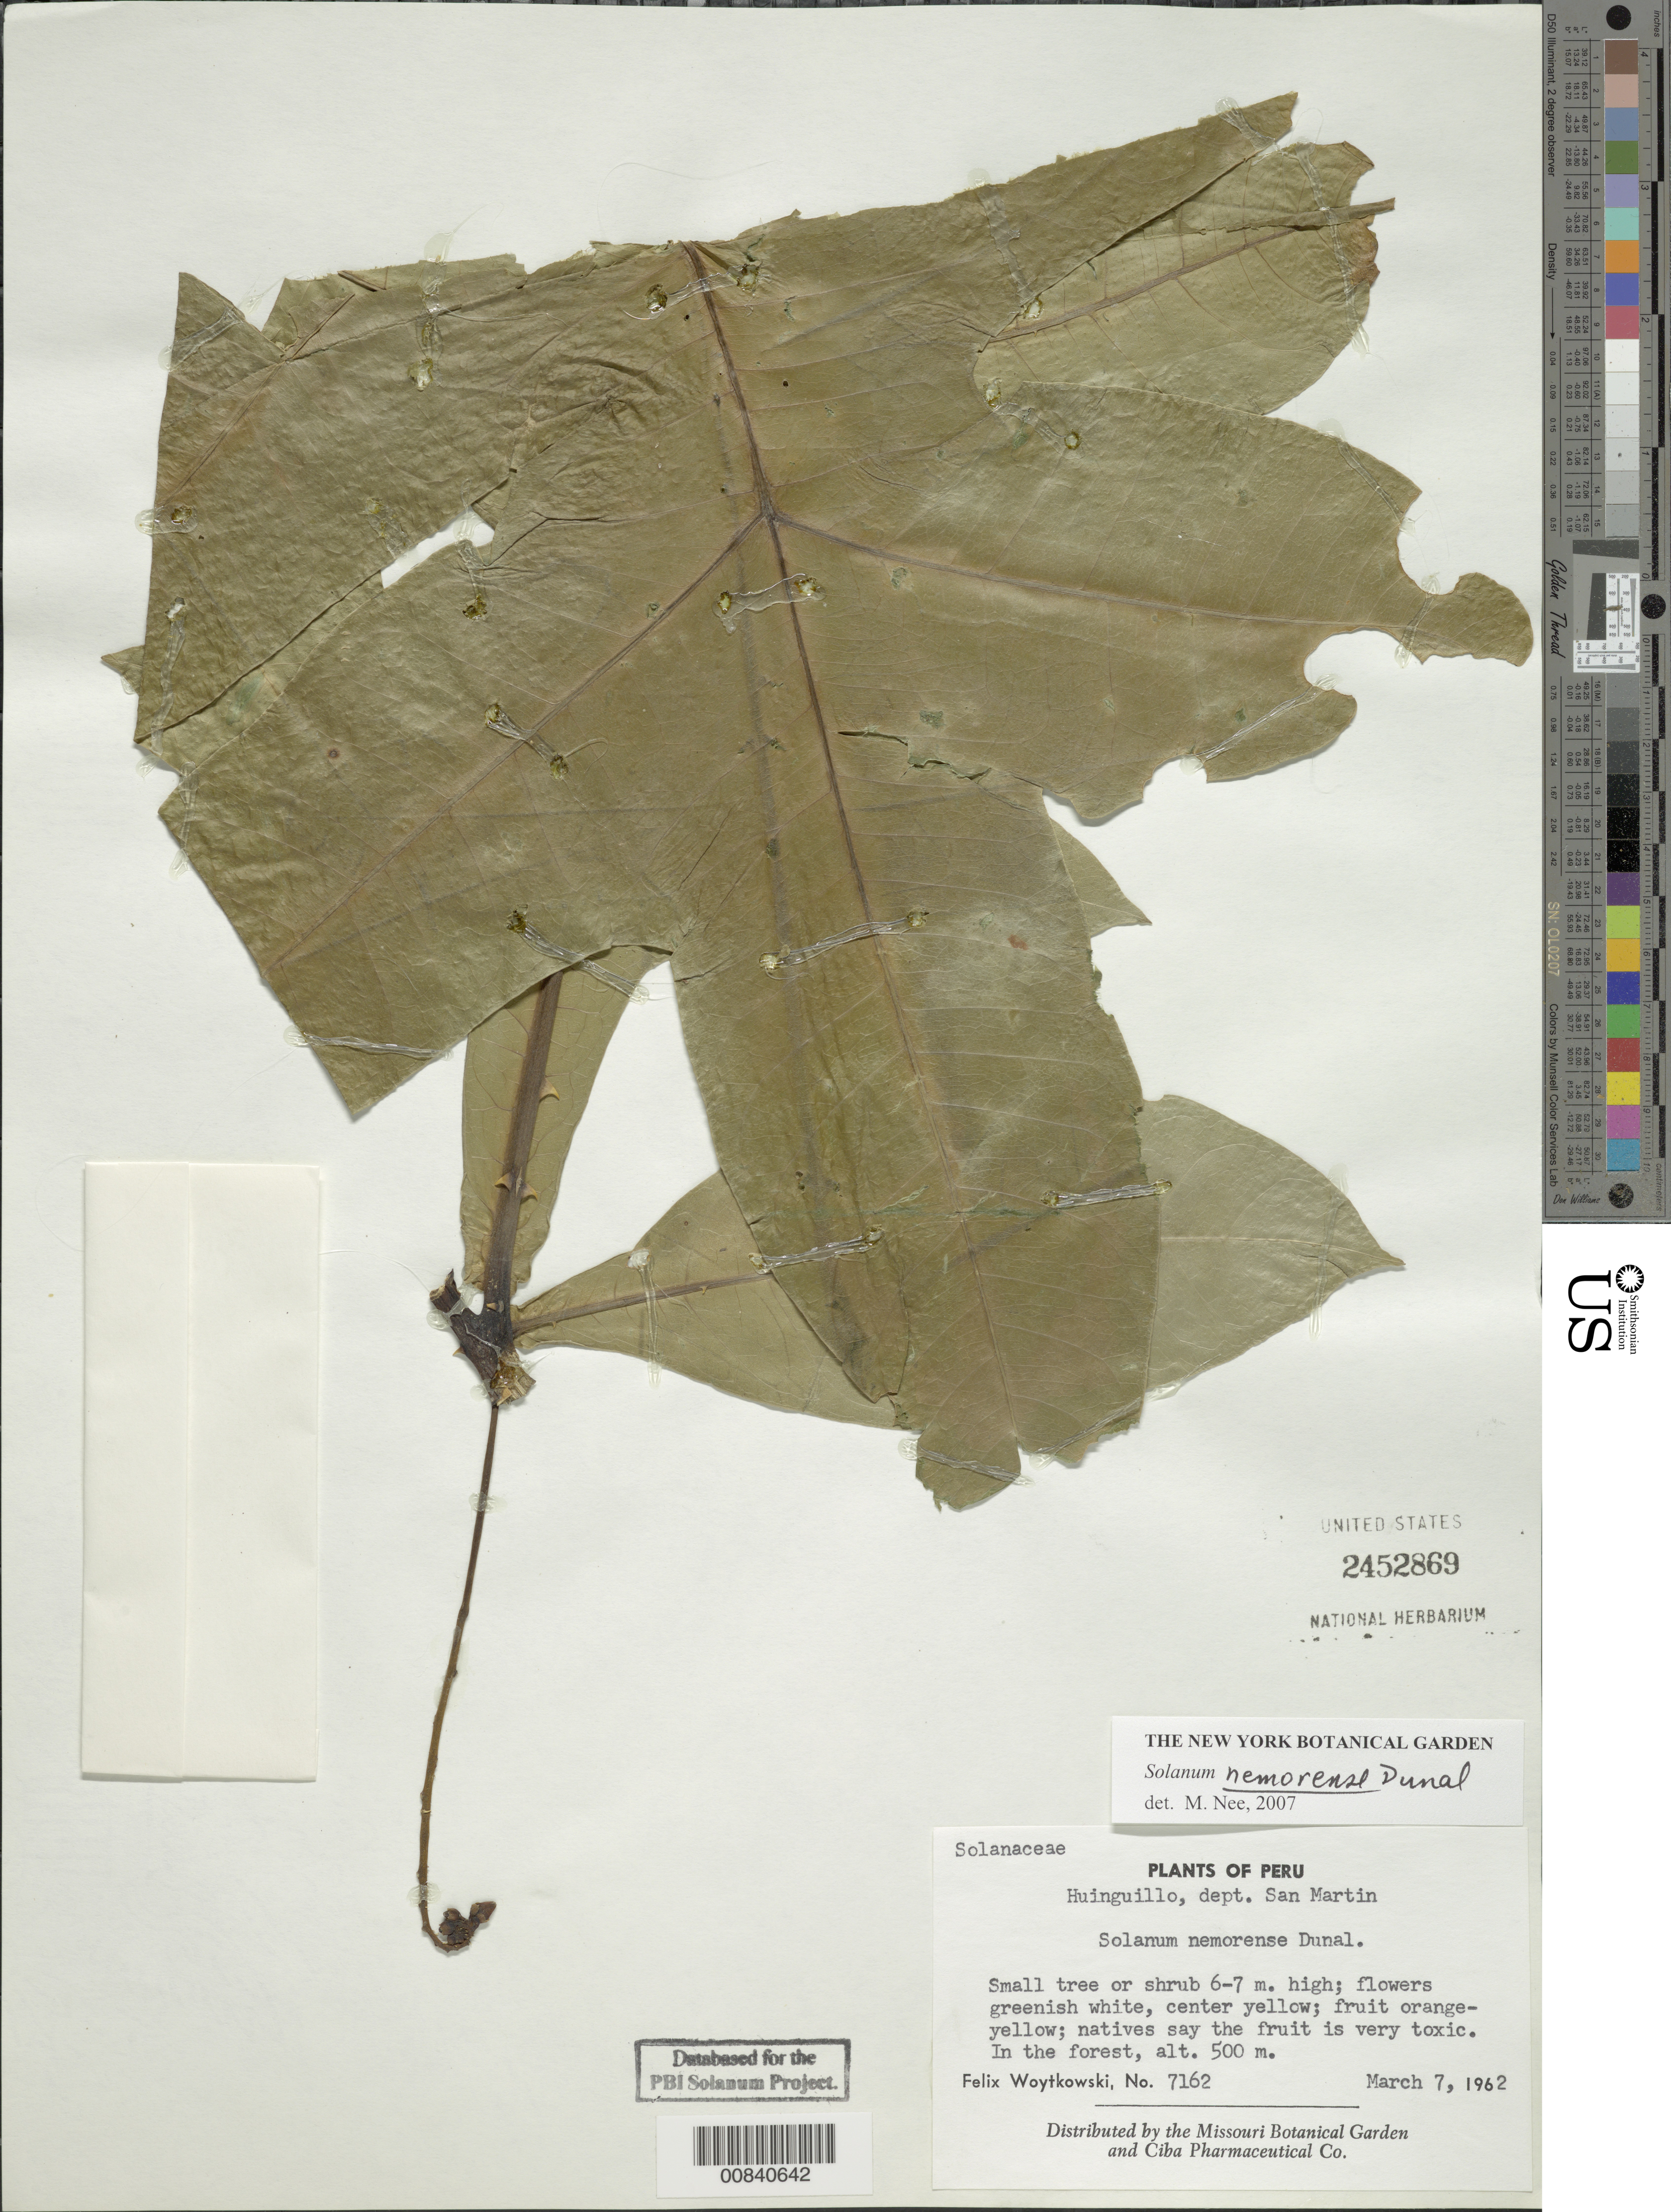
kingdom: Plantae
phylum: Tracheophyta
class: Magnoliopsida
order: Solanales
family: Solanaceae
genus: Solanum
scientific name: Solanum nemorense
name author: Dunal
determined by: Clark, J. L., (SEL), The Marie Selby Botanical Garden (UNITED STATES)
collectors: F. Woytkowski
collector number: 7162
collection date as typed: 7 Mar 1962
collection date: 1962-03-07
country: Peru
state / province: San Martín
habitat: In forest.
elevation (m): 500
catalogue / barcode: US 2452869